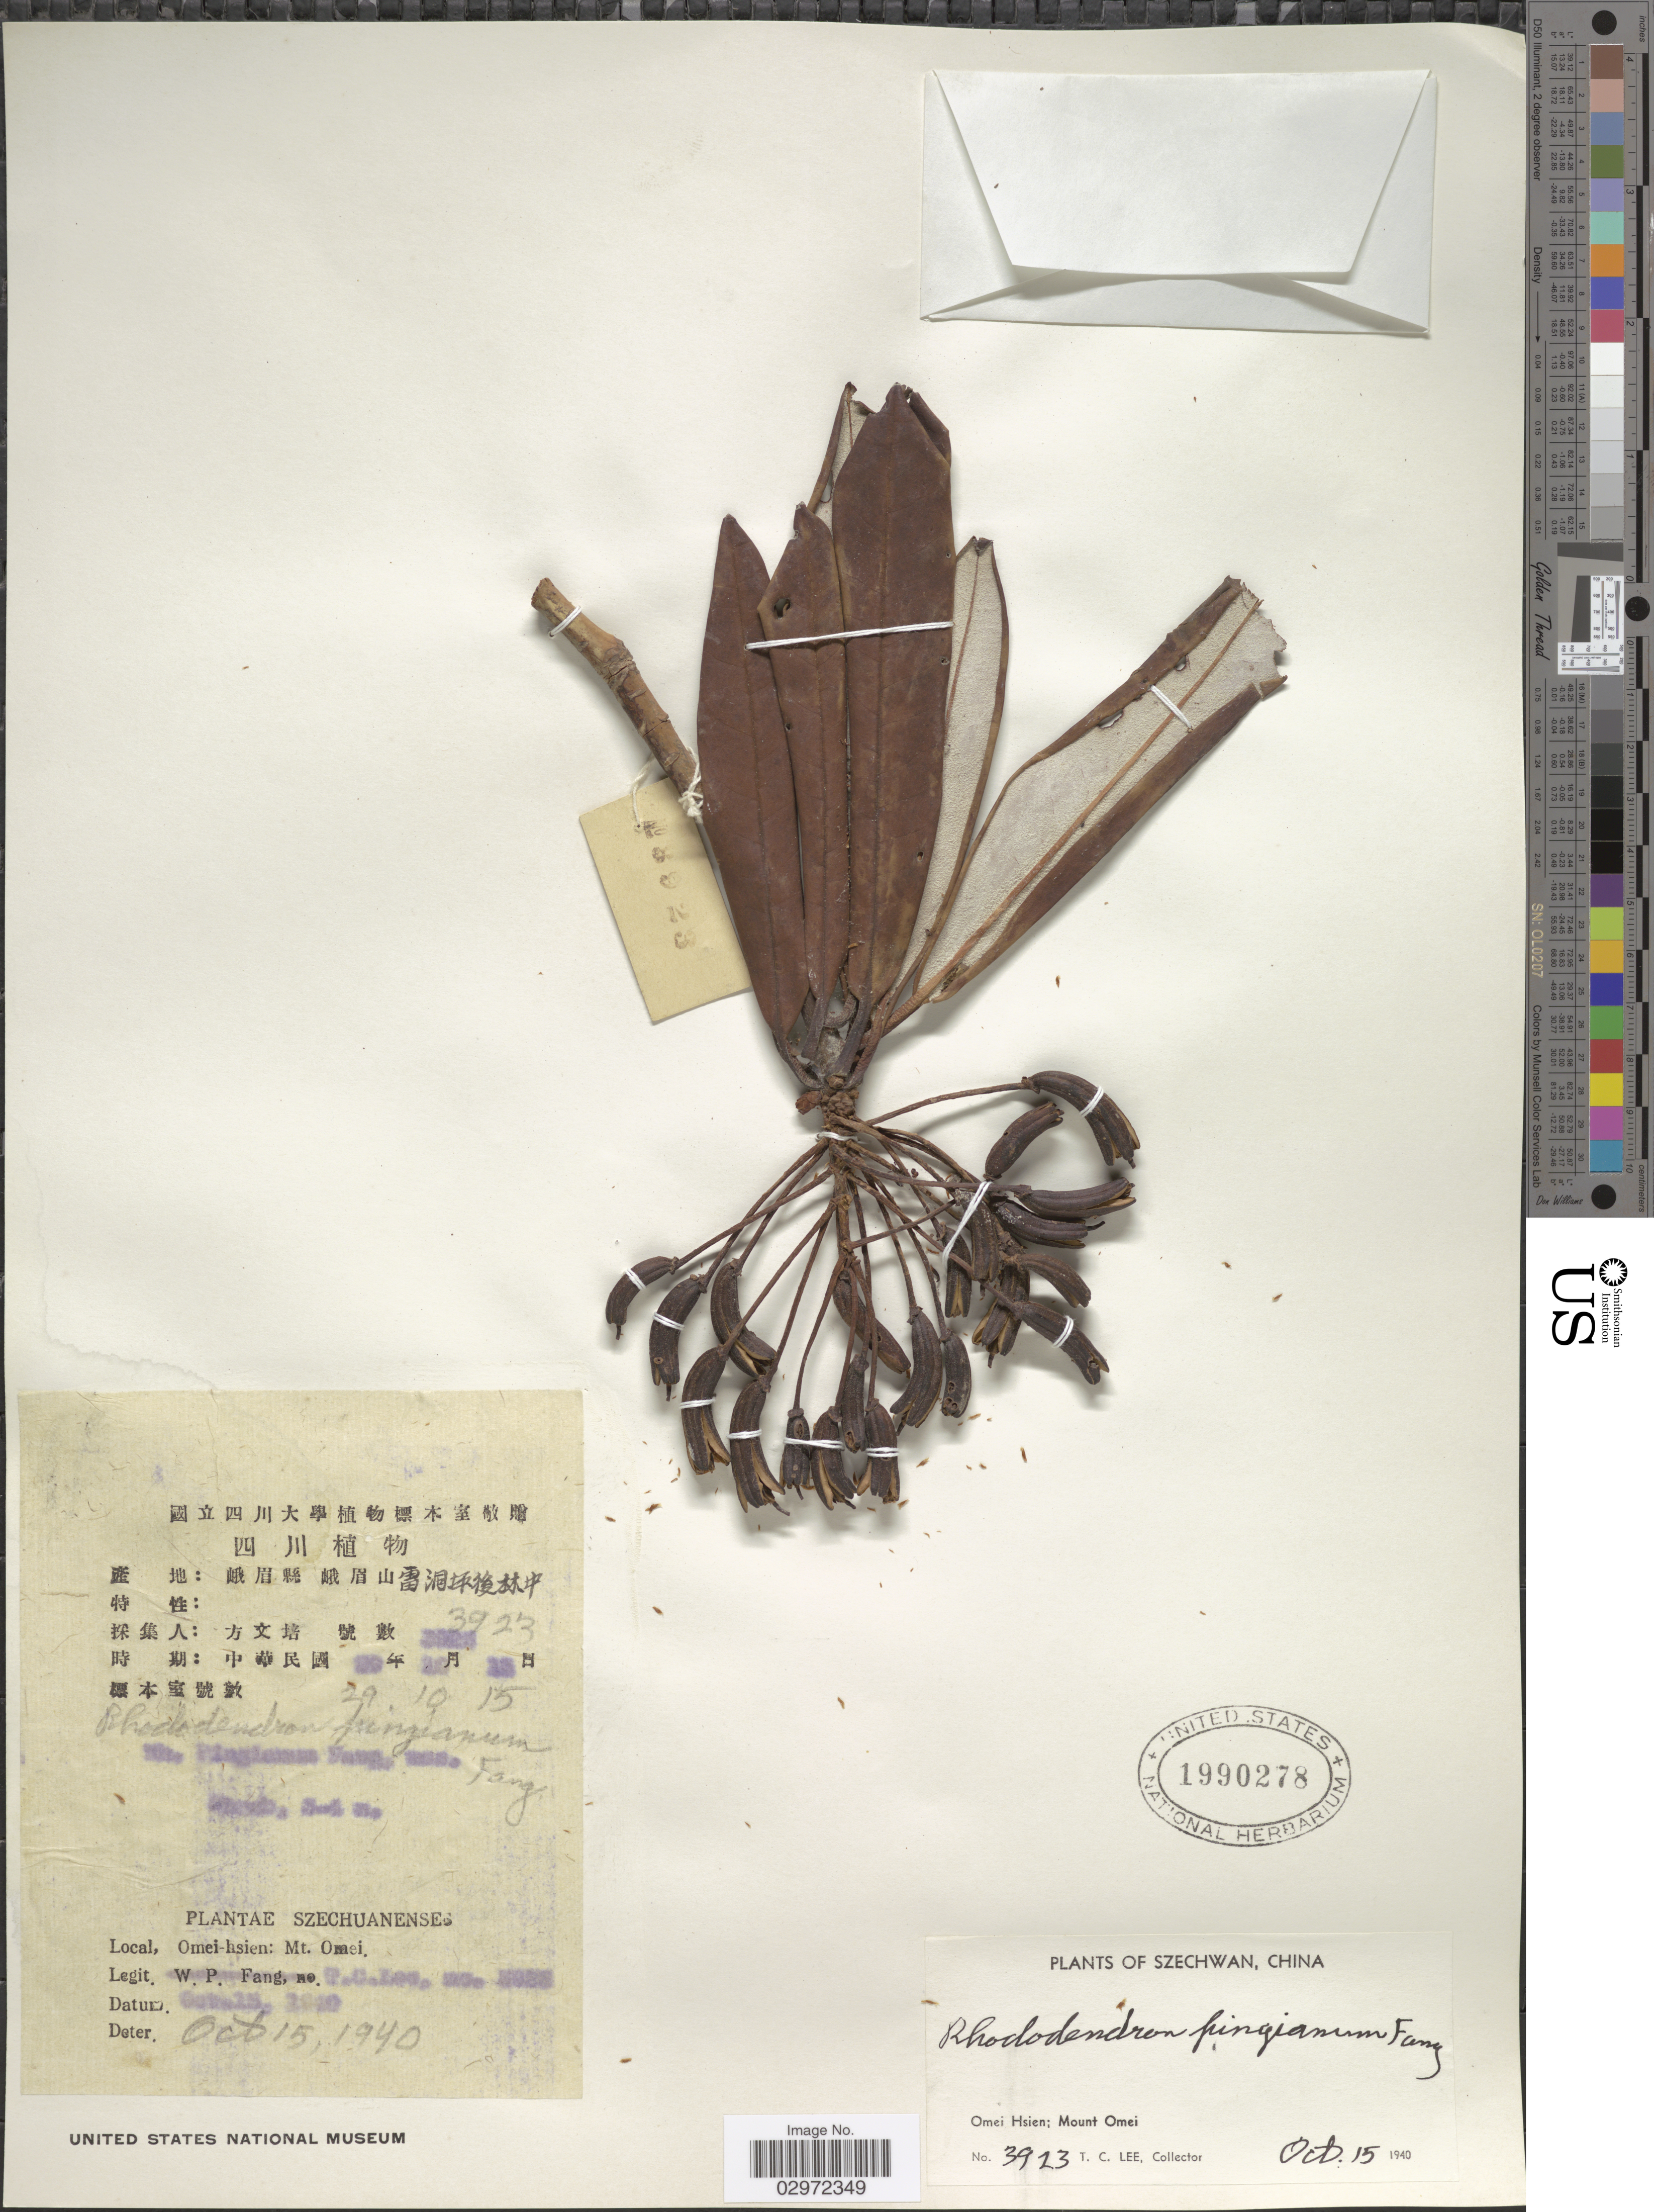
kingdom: Plantae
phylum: Tracheophyta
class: Magnoliopsida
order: Ericales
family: Ericaceae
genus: Rhododendron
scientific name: Rhododendron pingianum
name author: W.P. Fang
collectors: T. Lee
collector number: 3923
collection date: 1940-10-15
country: China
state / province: Sichuan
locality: Szechwan, Omei Hsien; Mount Omei.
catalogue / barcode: US 1990278